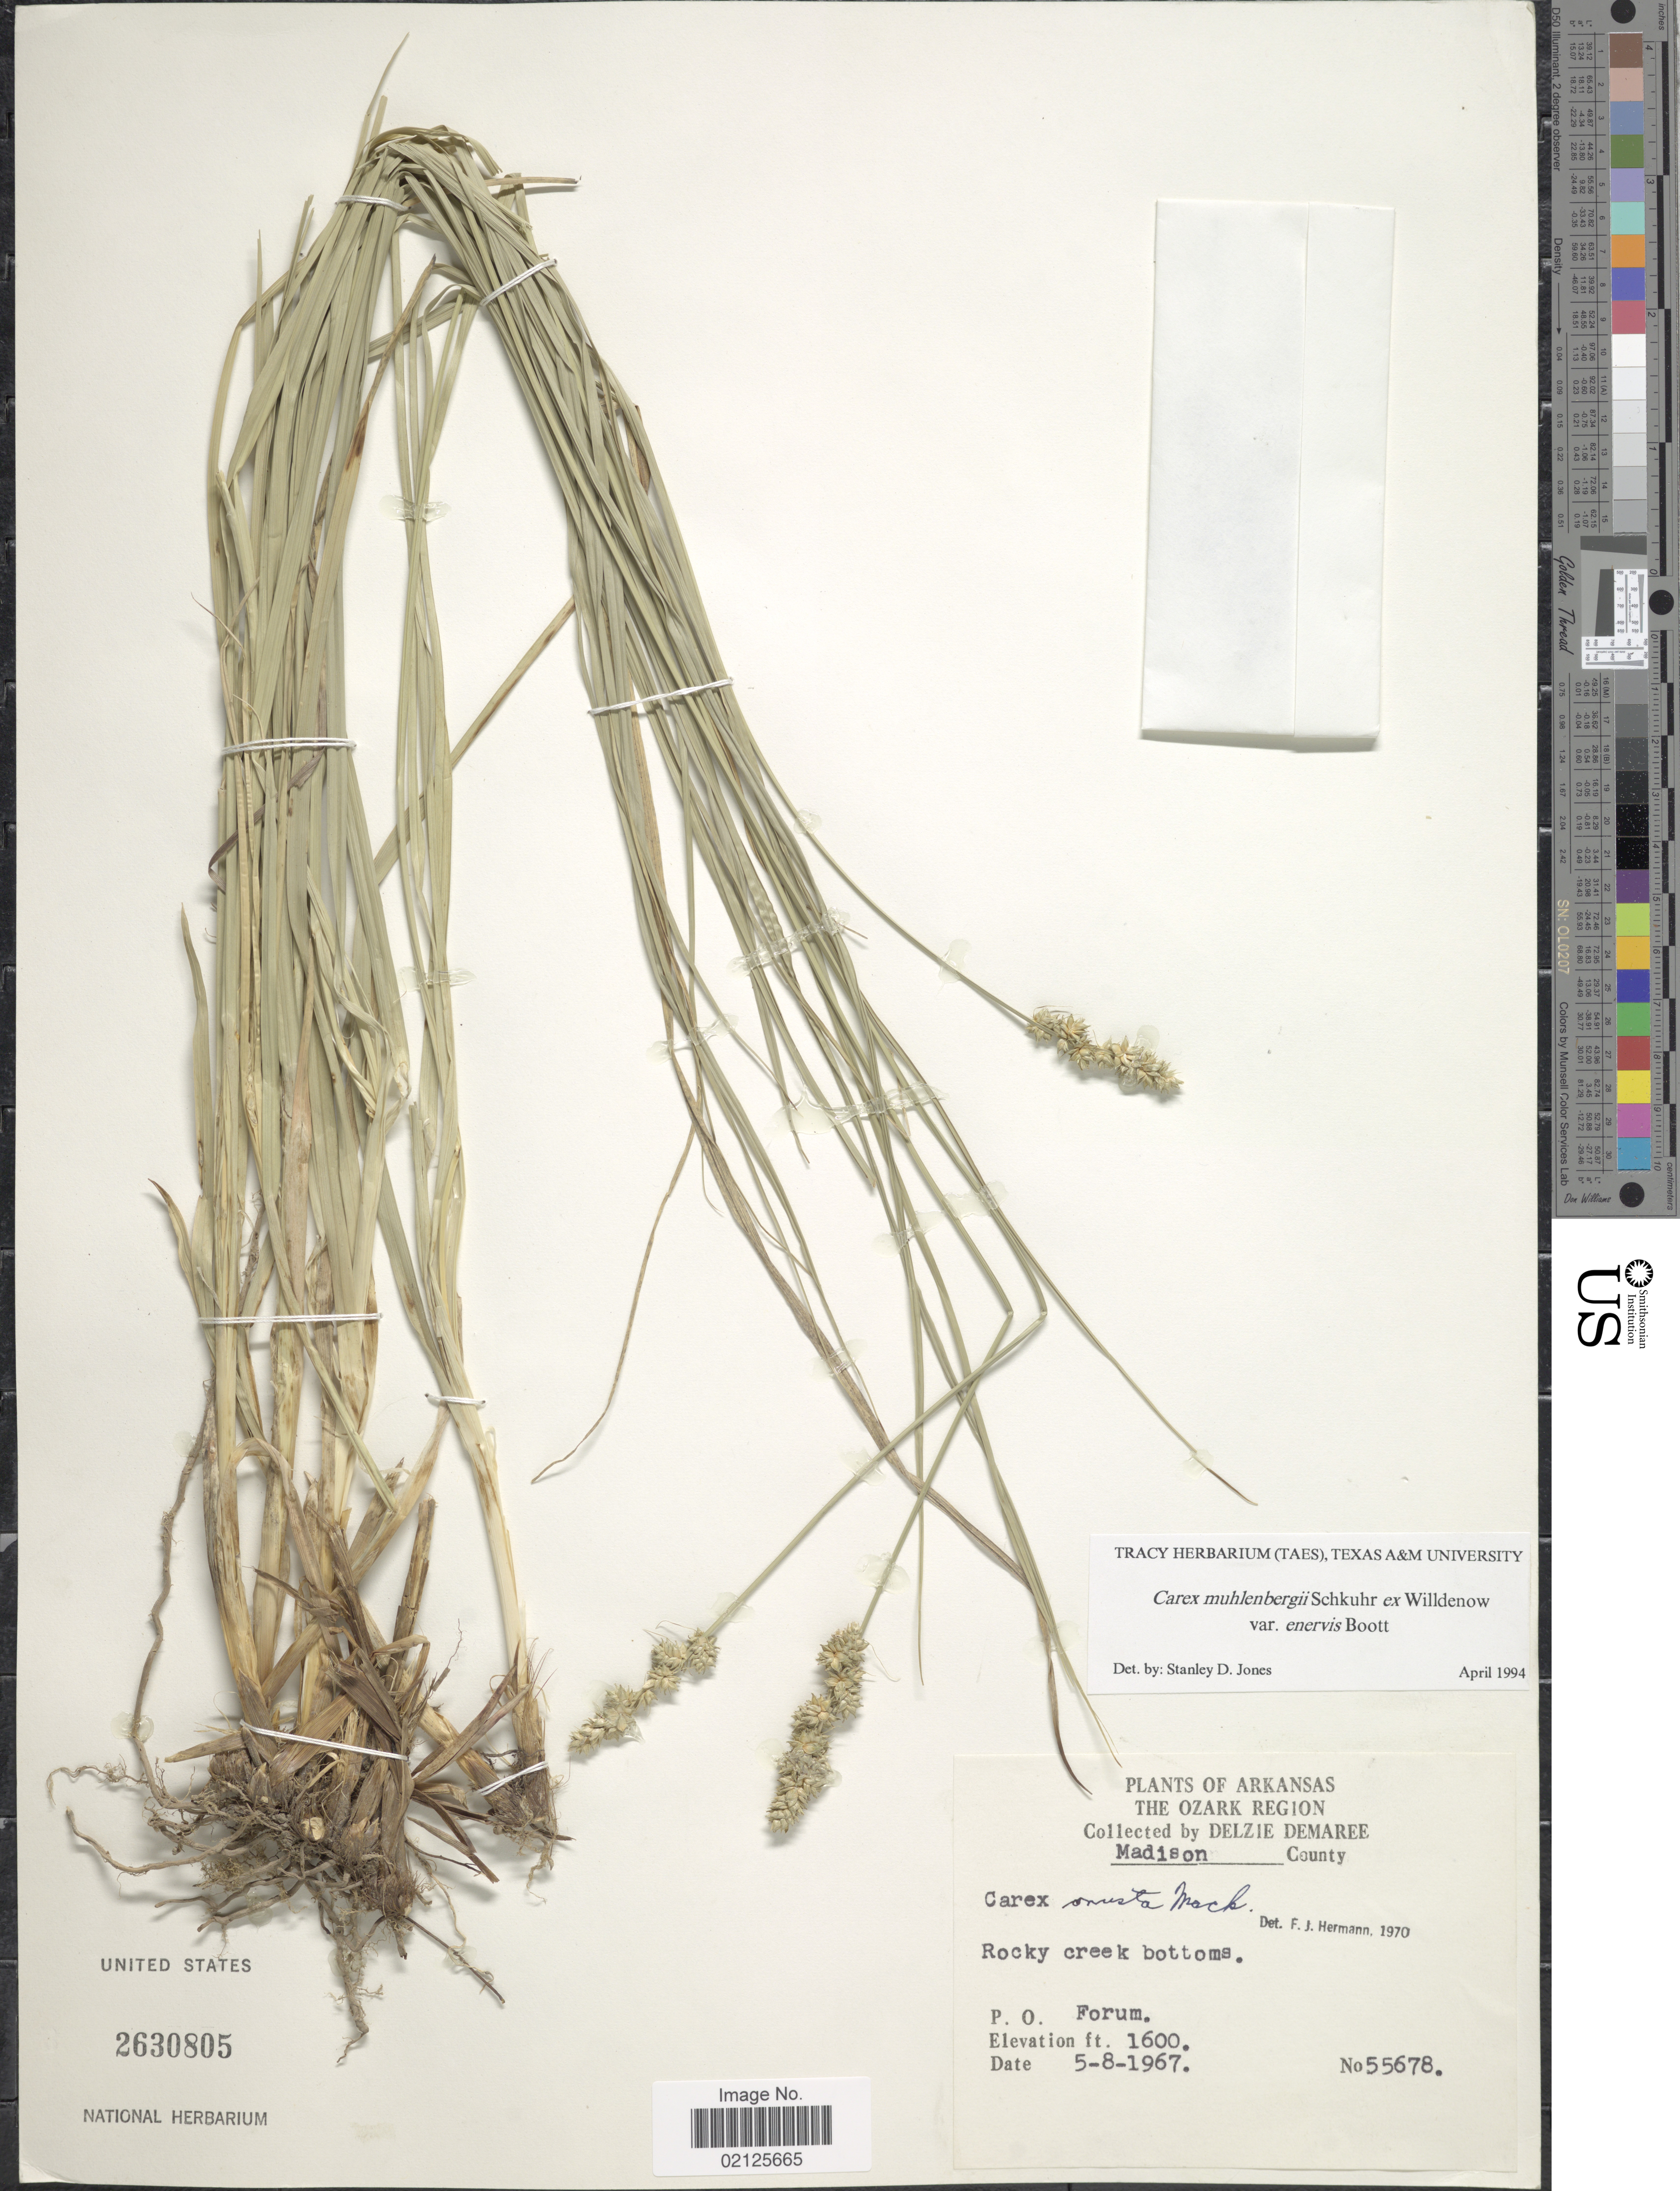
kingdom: Plantae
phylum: Tracheophyta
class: Liliopsida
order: Poales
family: Cyperaceae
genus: Carex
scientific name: Carex muehlenbergii var. enervis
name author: Boott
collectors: D. Demaree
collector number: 55678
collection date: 1967-05-08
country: United States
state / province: Arkansas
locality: The Ozark Region, Madison County, Rocky creek bottoms, Rocky creek bottoms, P.O. Forum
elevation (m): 488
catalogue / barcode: US 2630805